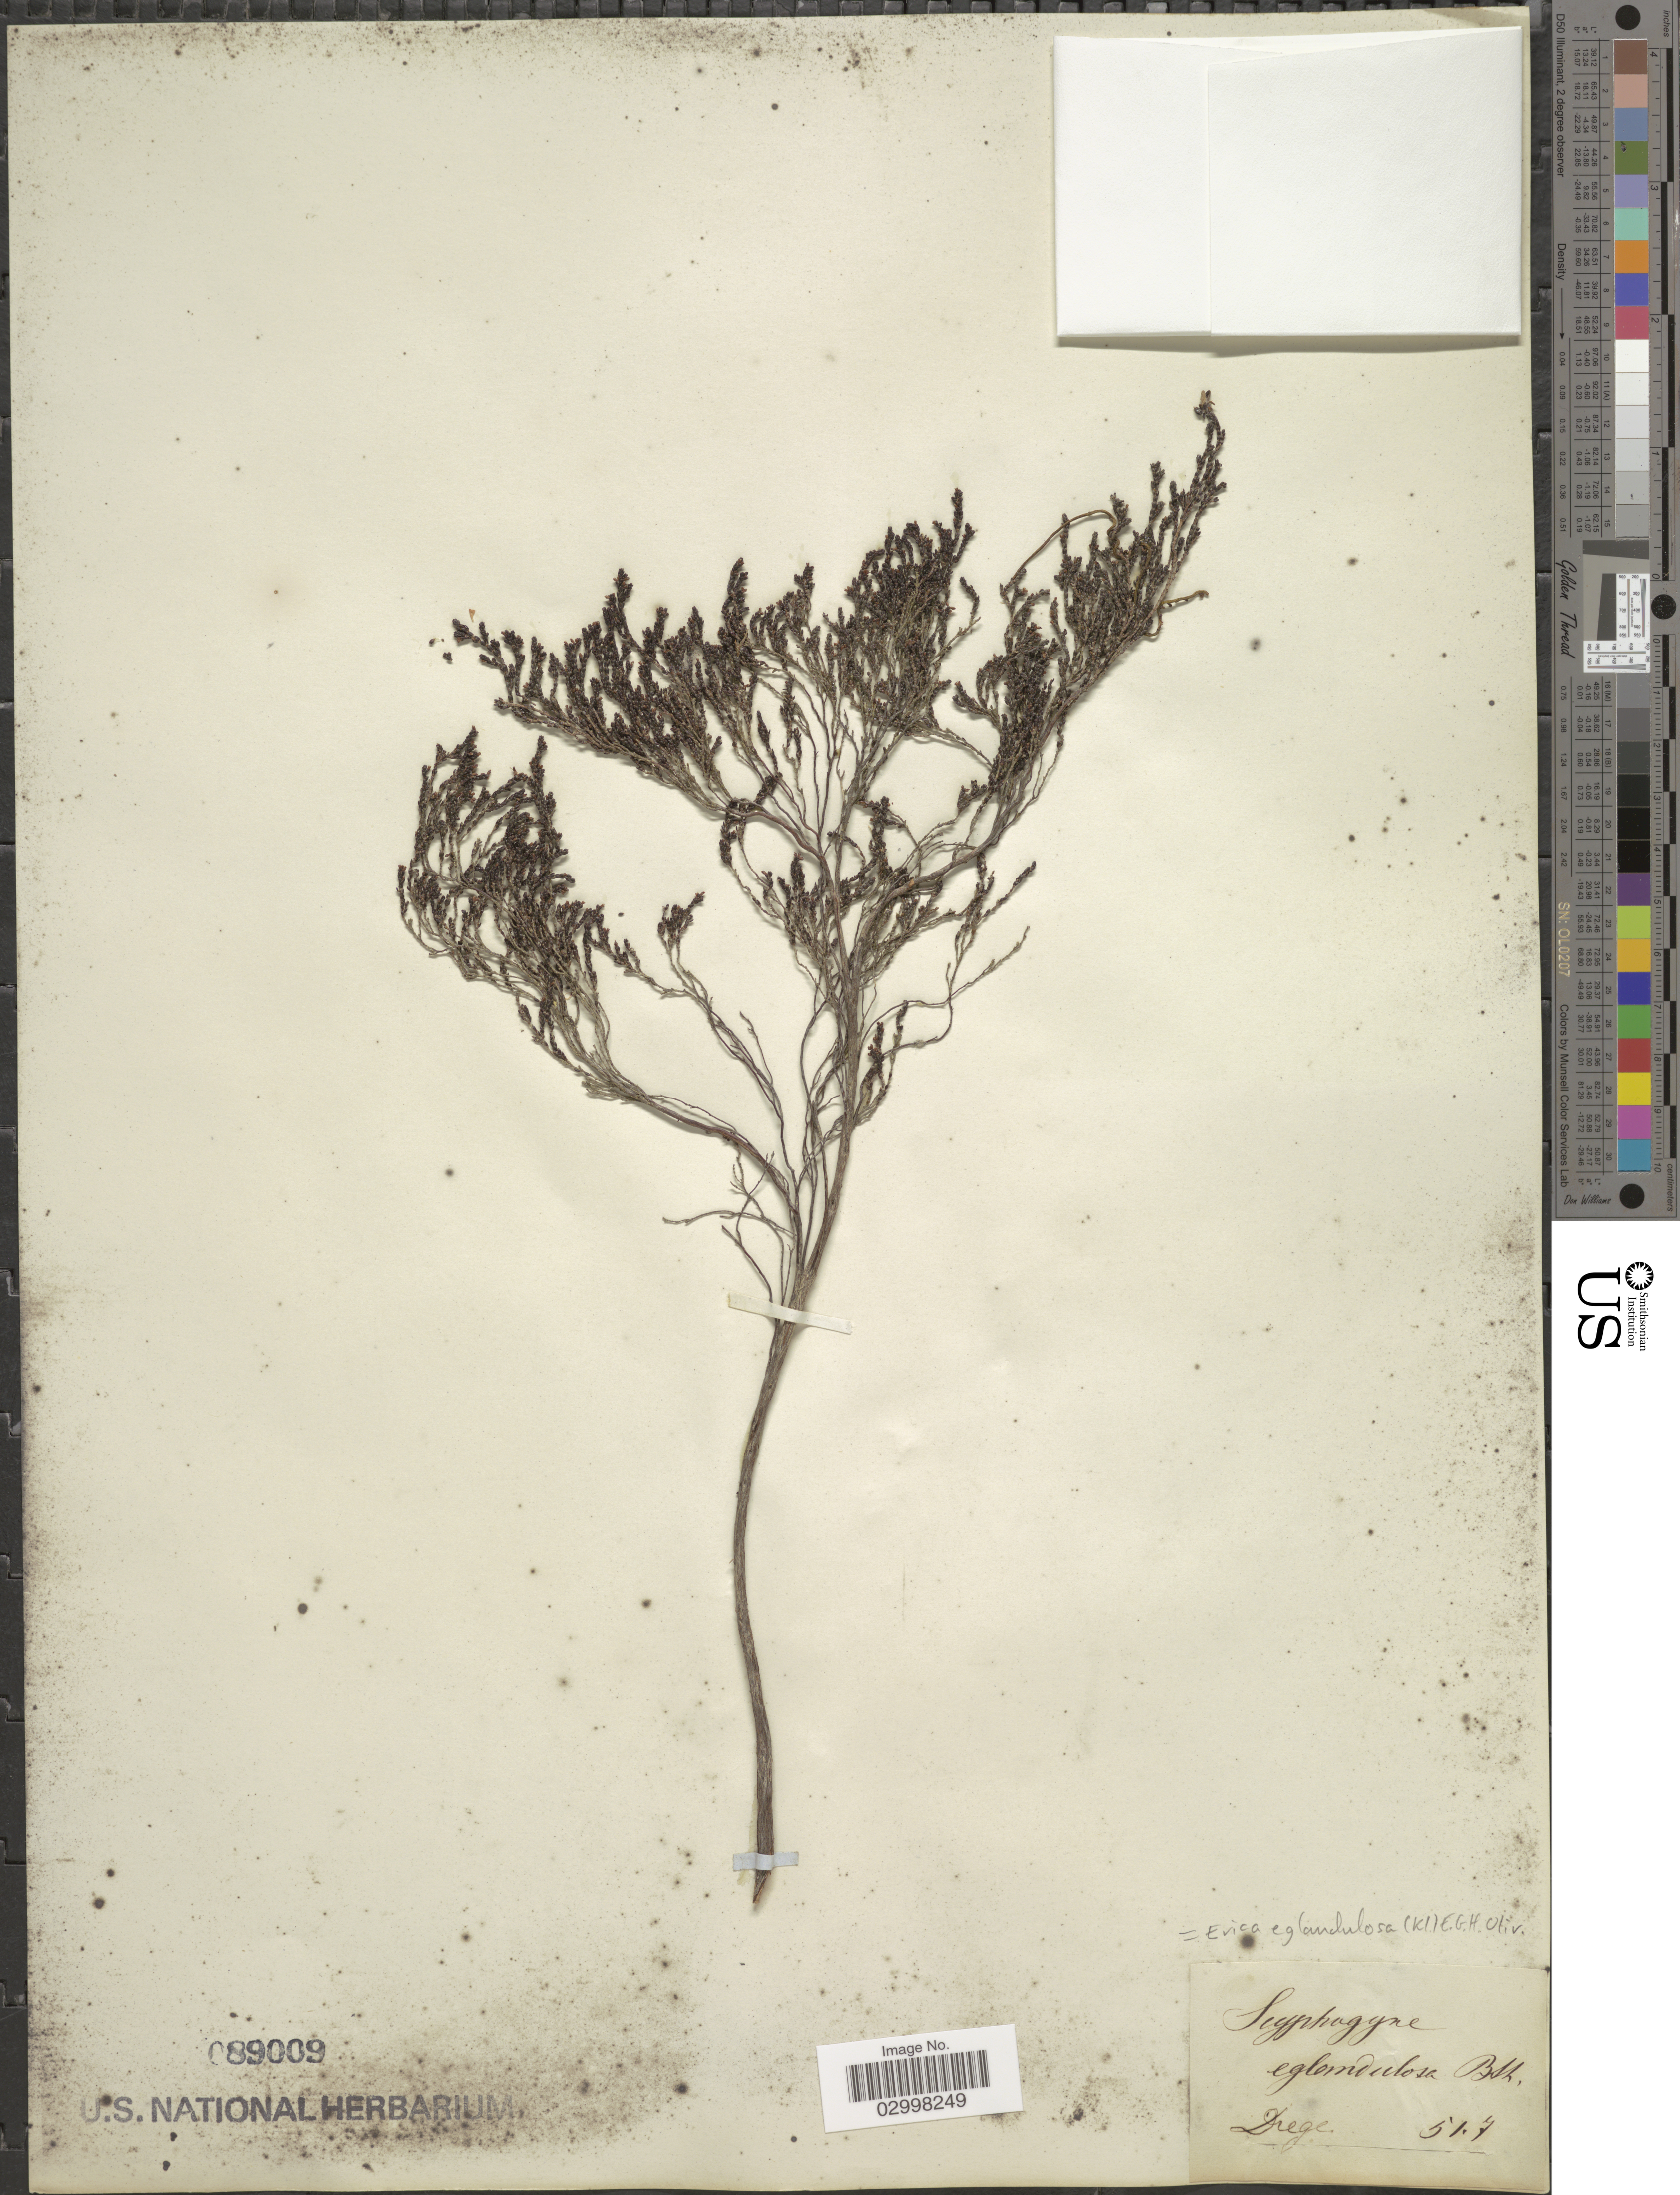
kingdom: Plantae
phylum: Tracheophyta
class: Magnoliopsida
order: Ericales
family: Ericaceae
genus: Erica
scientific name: Erica eriocephala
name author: Lam.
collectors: Drege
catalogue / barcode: US 89009